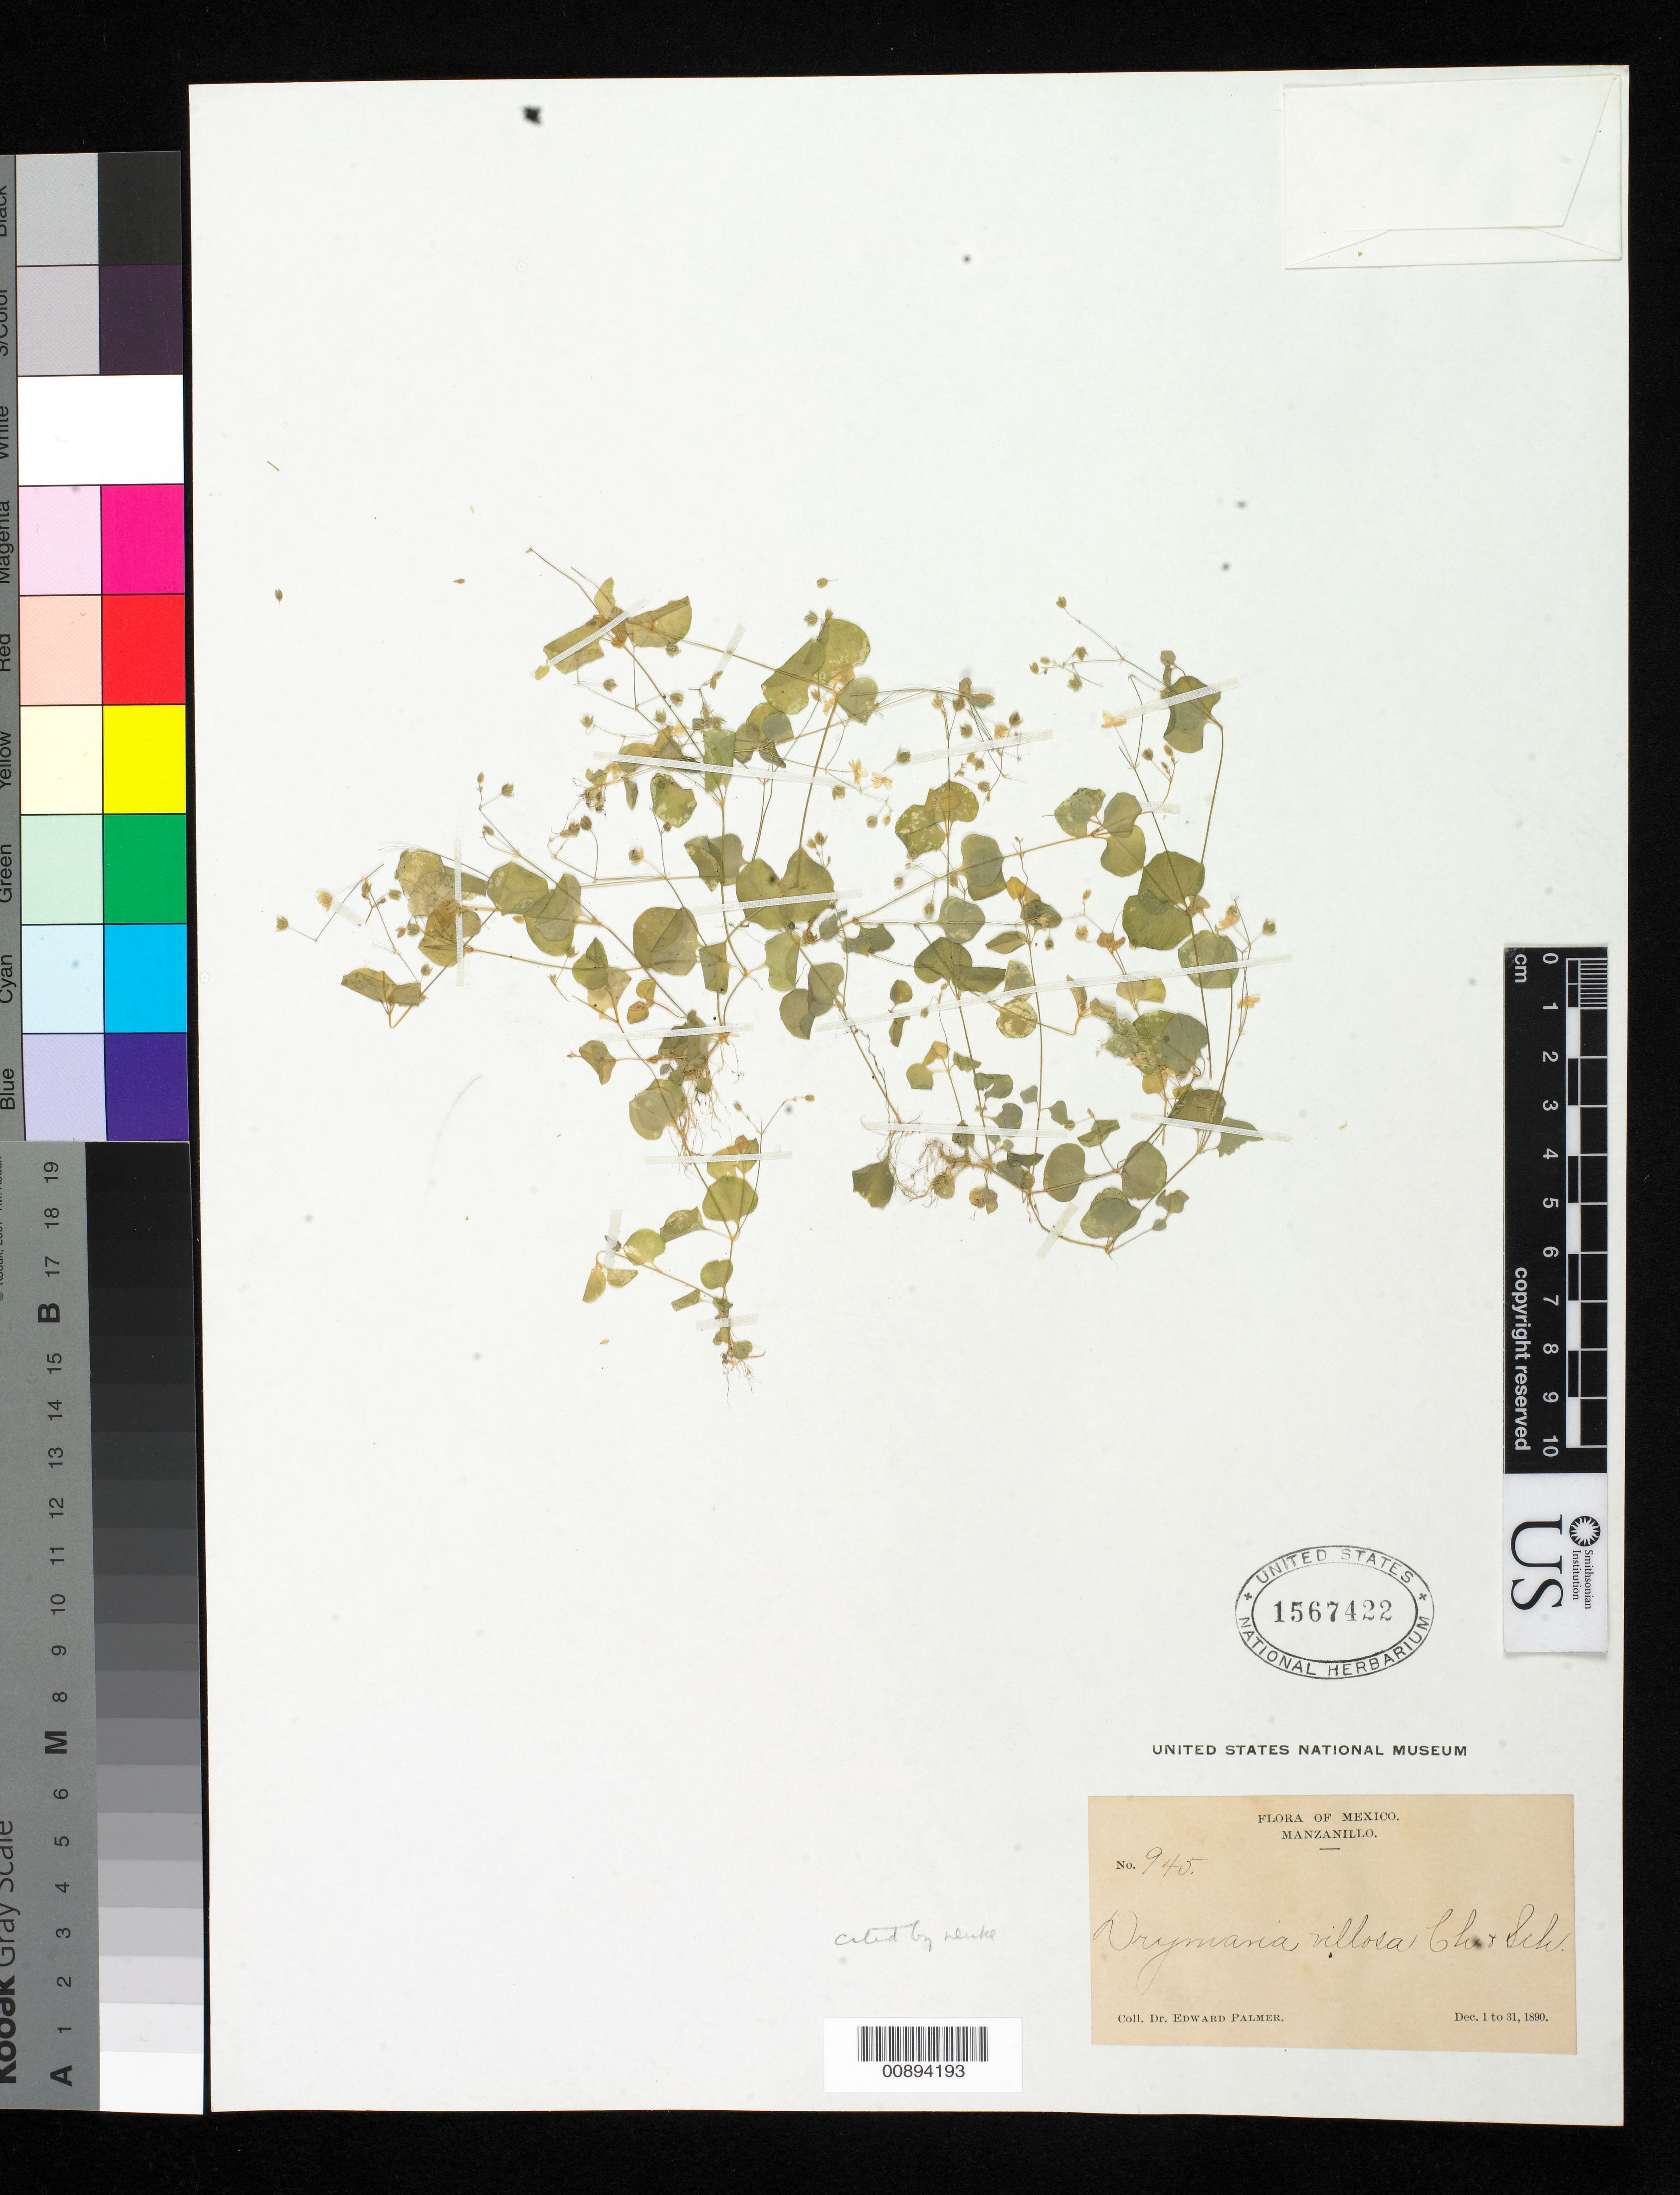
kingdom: Plantae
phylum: Tracheophyta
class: Magnoliopsida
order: Caryophyllales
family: Caryophyllaceae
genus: Drymaria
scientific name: Drymaria villosa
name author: Cham. & Schltdl.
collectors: E. Palmer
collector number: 945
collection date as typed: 01 Dec 1890 to 31 Dec 1890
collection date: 1890-12-01/1890-12-31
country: Mexico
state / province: Colima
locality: Manzanillo, Colima.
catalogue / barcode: US 1567422